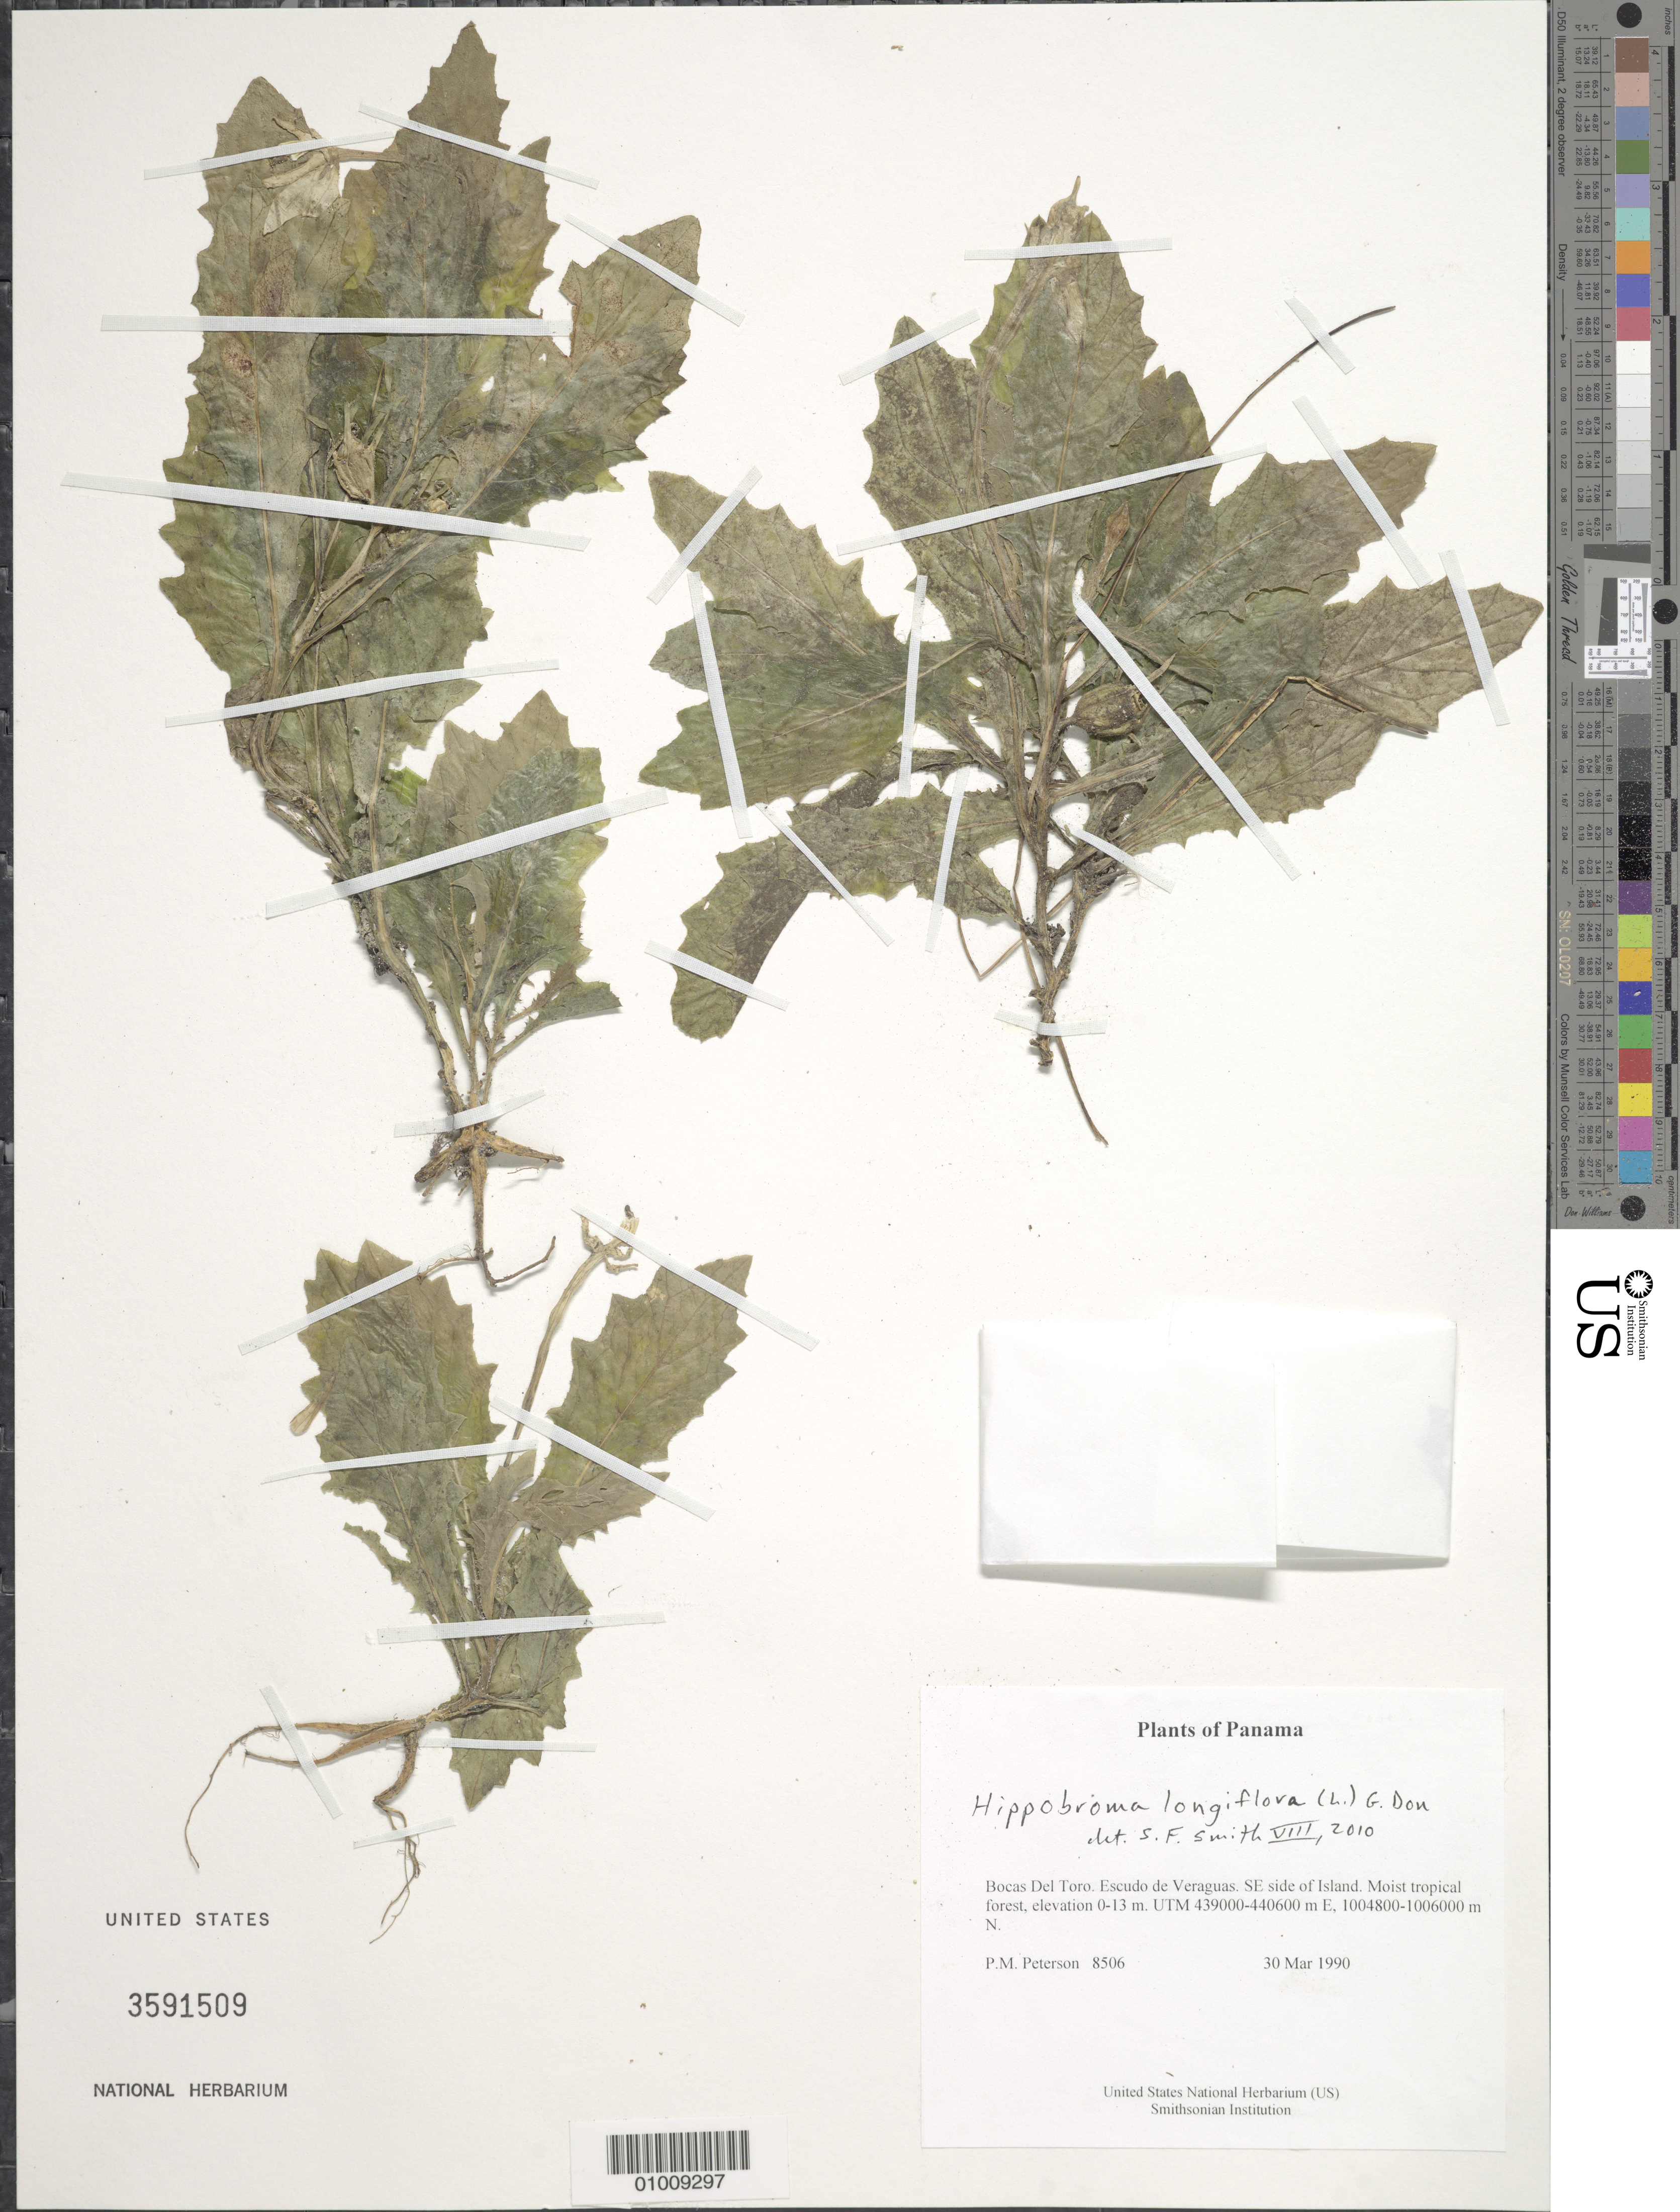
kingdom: Plantae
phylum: Tracheophyta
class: Magnoliopsida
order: Asterales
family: Campanulaceae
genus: Hippobroma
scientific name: Hippobroma longiflora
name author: (L.) G. Don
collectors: P. M. Peterson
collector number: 08506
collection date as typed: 30 Mar 1990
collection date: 1990-03-30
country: Panama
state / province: Bocas del Toro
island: Escudo de Veraguas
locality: SE side of Island.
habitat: Moist tropical forest, UTM 439000-440600 m E. to 1004800-1006000 m N.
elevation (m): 0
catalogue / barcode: US 3591509